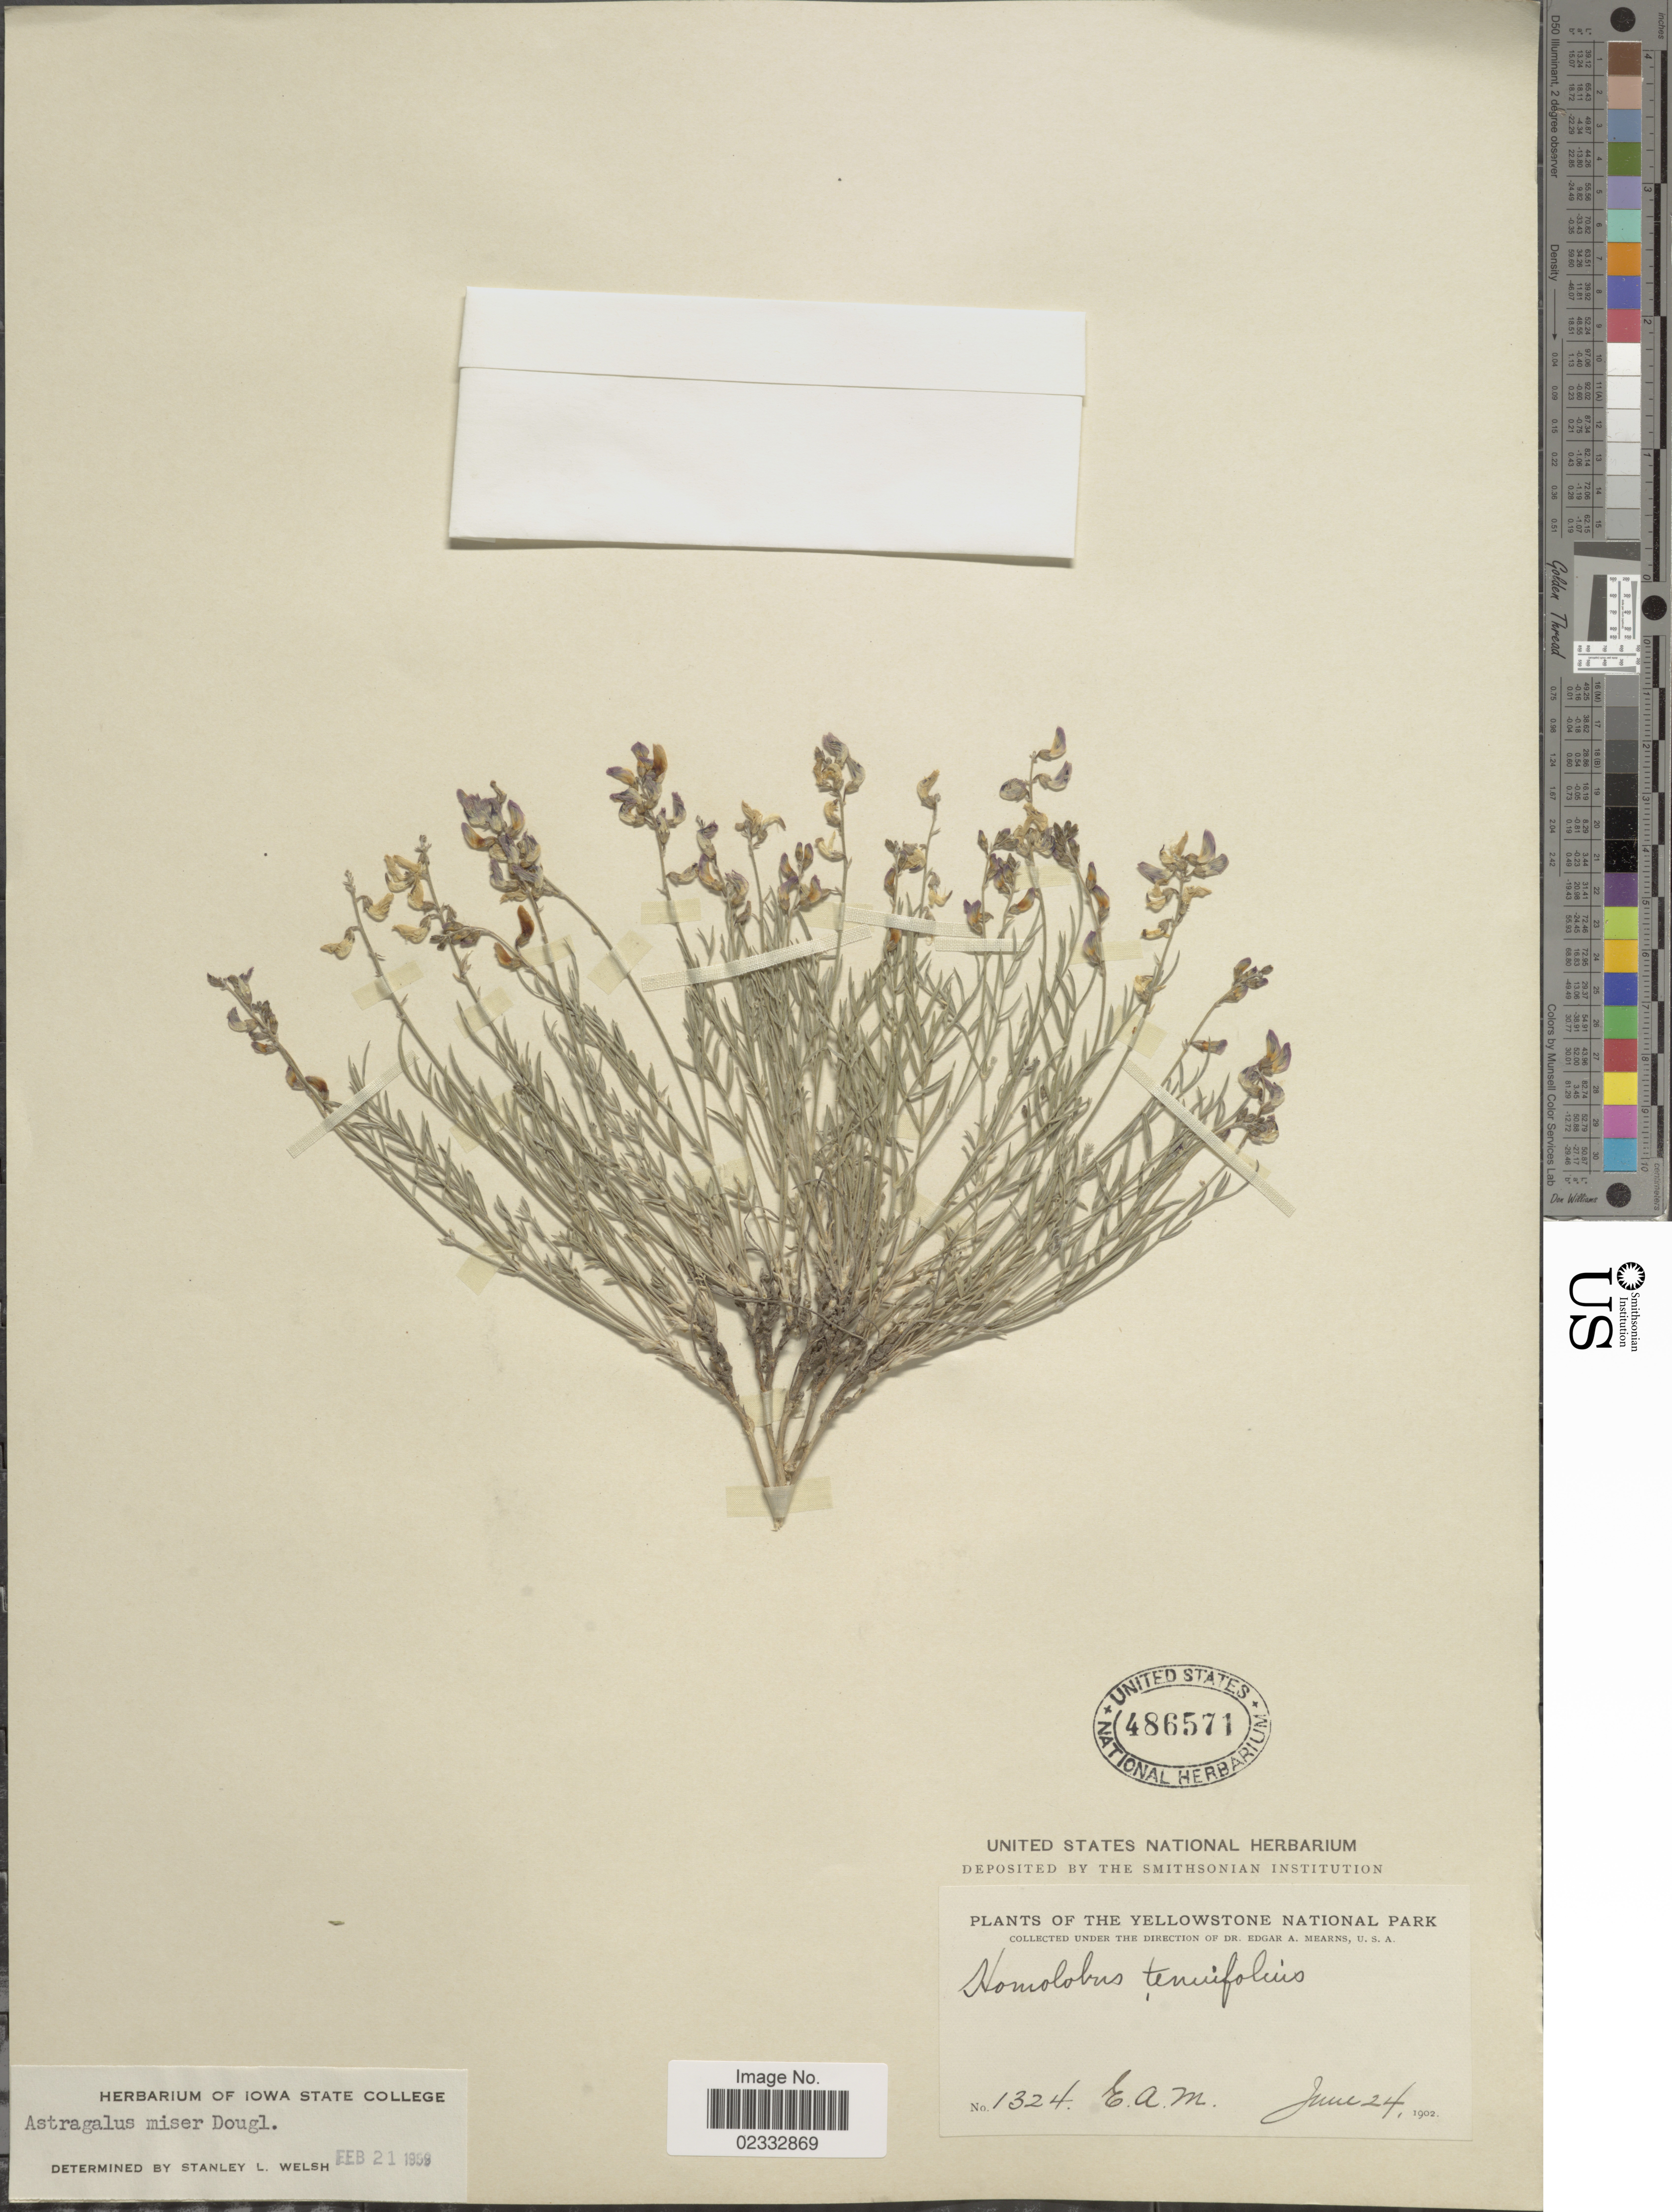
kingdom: Plantae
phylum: Tracheophyta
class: Magnoliopsida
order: Fabales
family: Fabaceae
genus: Astragalus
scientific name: Astragalus miser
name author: Douglas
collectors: E. A. Mearns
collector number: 1324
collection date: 1902-06-24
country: United States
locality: Yellowstone National Park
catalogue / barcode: US 486571